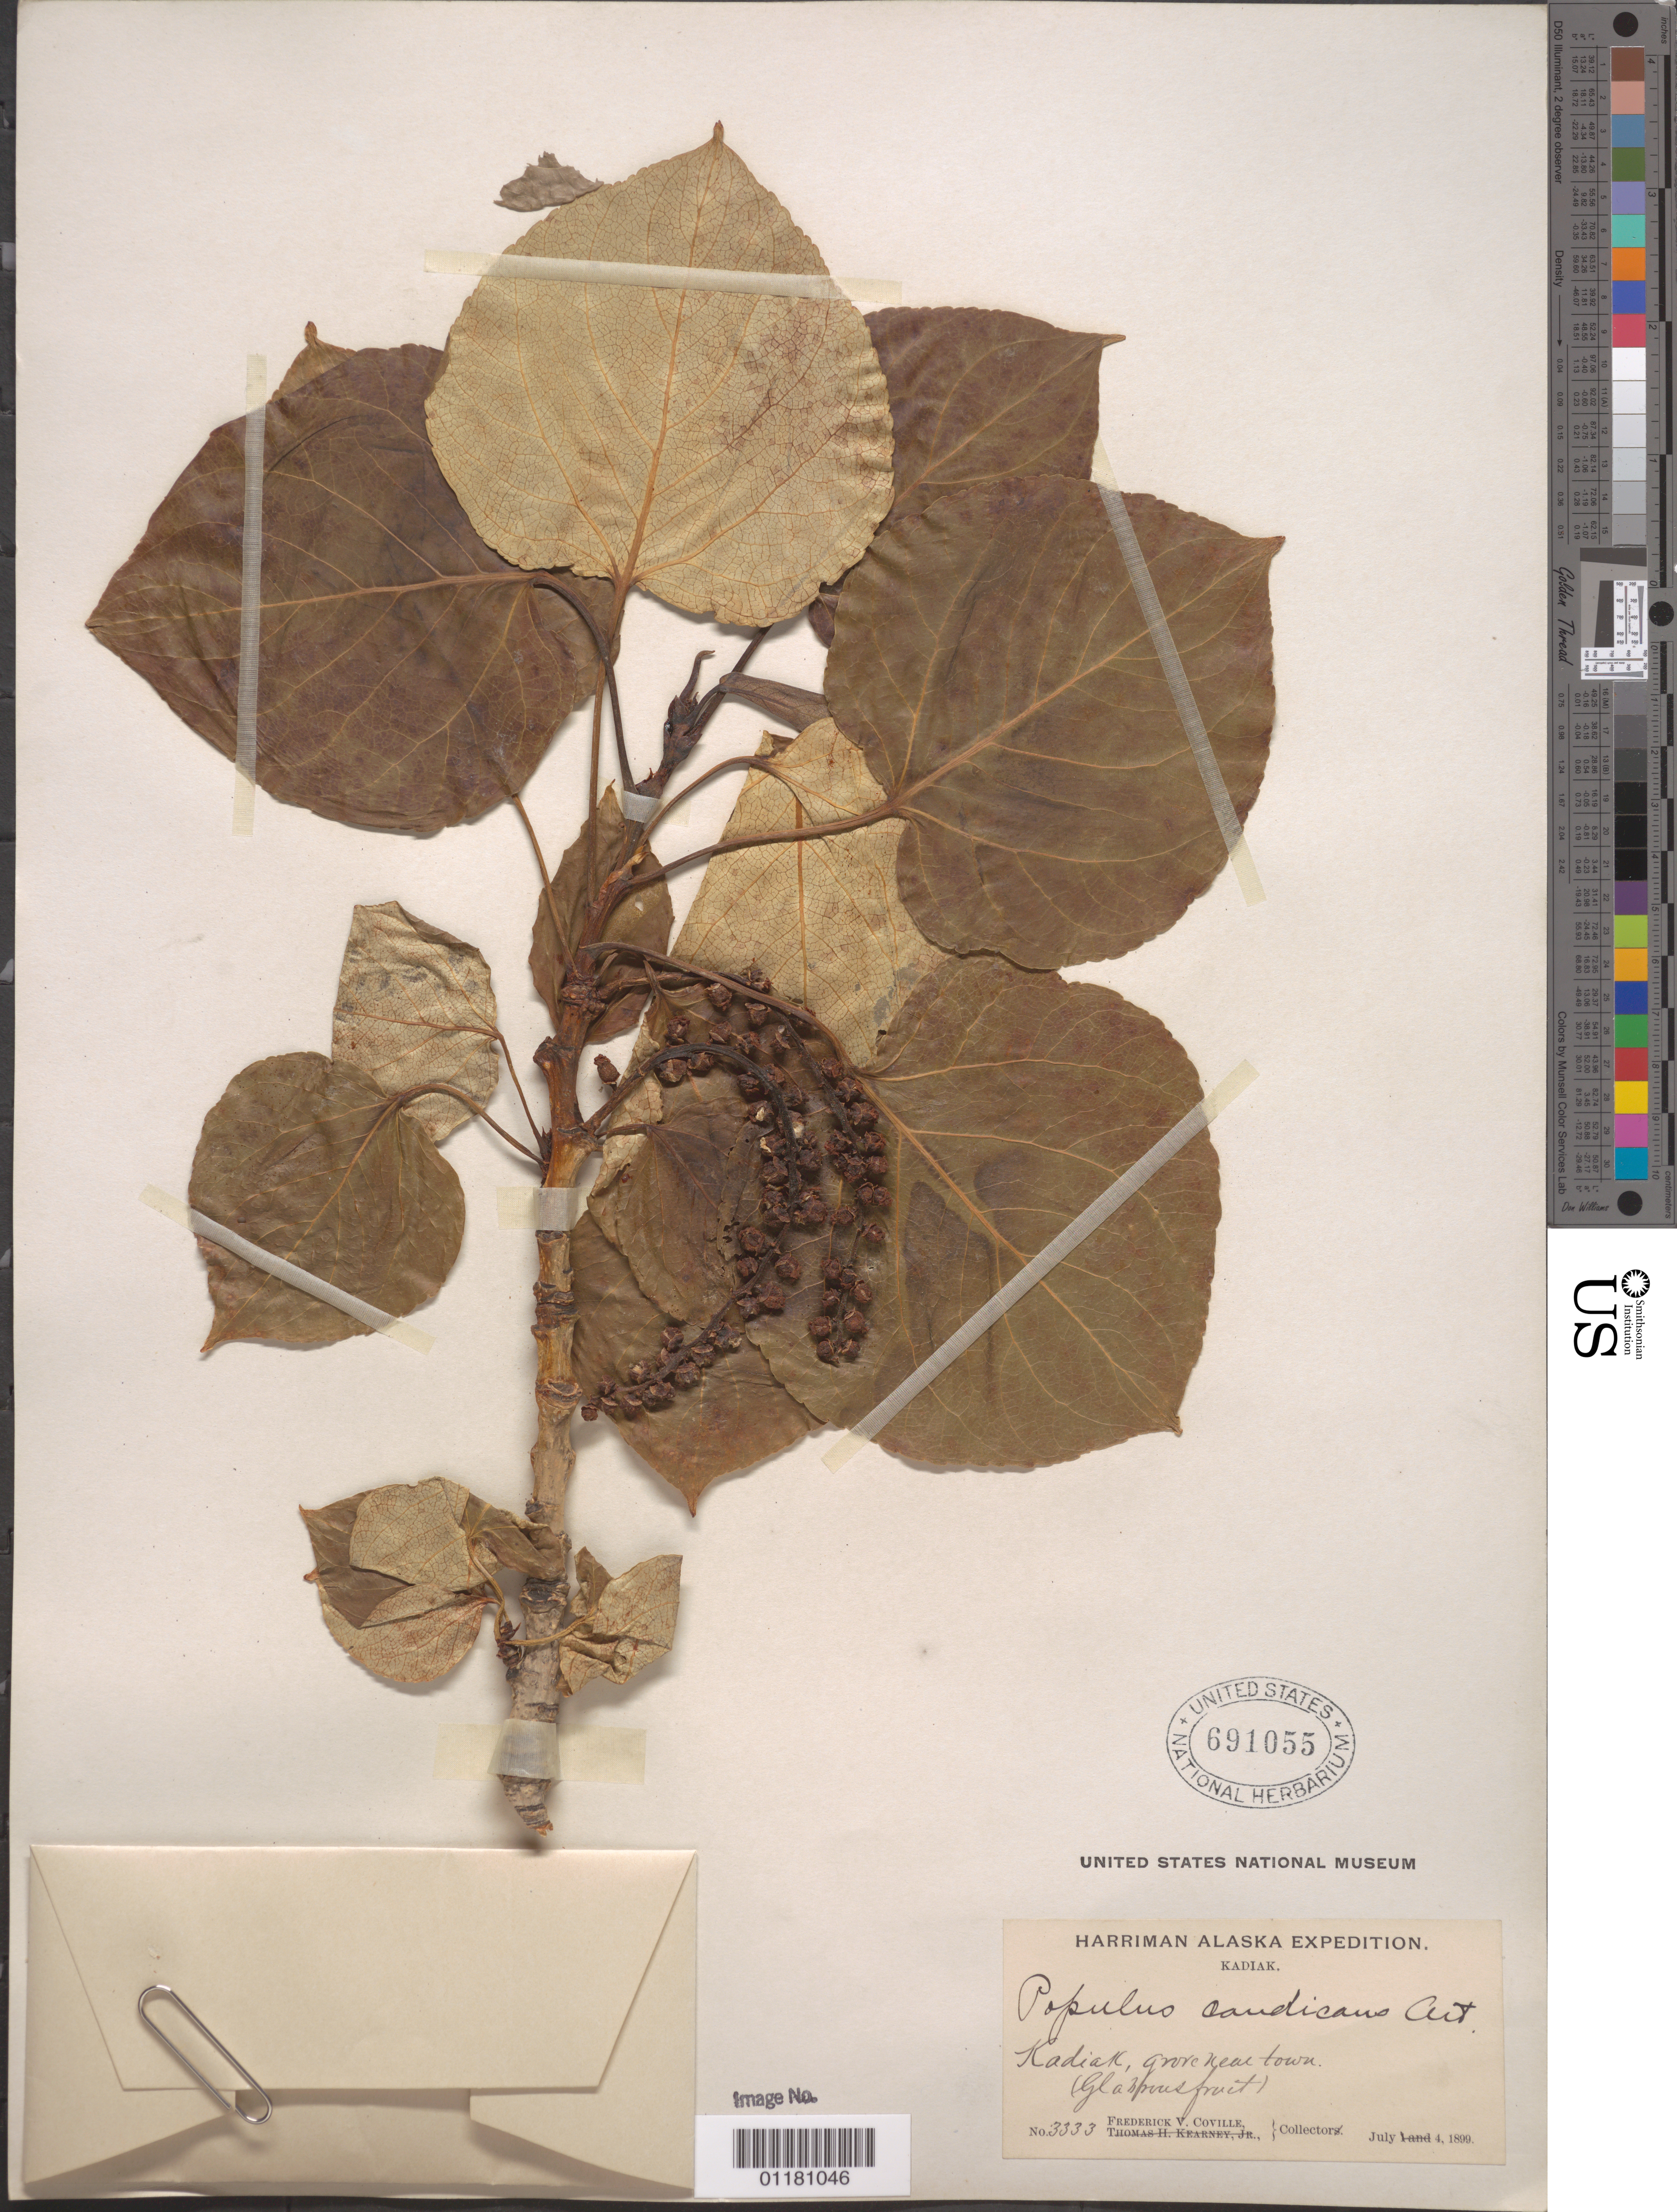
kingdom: Plantae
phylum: Tracheophyta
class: Magnoliopsida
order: Malpighiales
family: Salicaceae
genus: Populus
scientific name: Populus candicans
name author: Aiton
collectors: F. V. Coville & T. H. Kearney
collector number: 3333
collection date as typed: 04 Jul 1899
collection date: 1899-07-04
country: United States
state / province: Alaska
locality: Kodiak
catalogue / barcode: US 691055